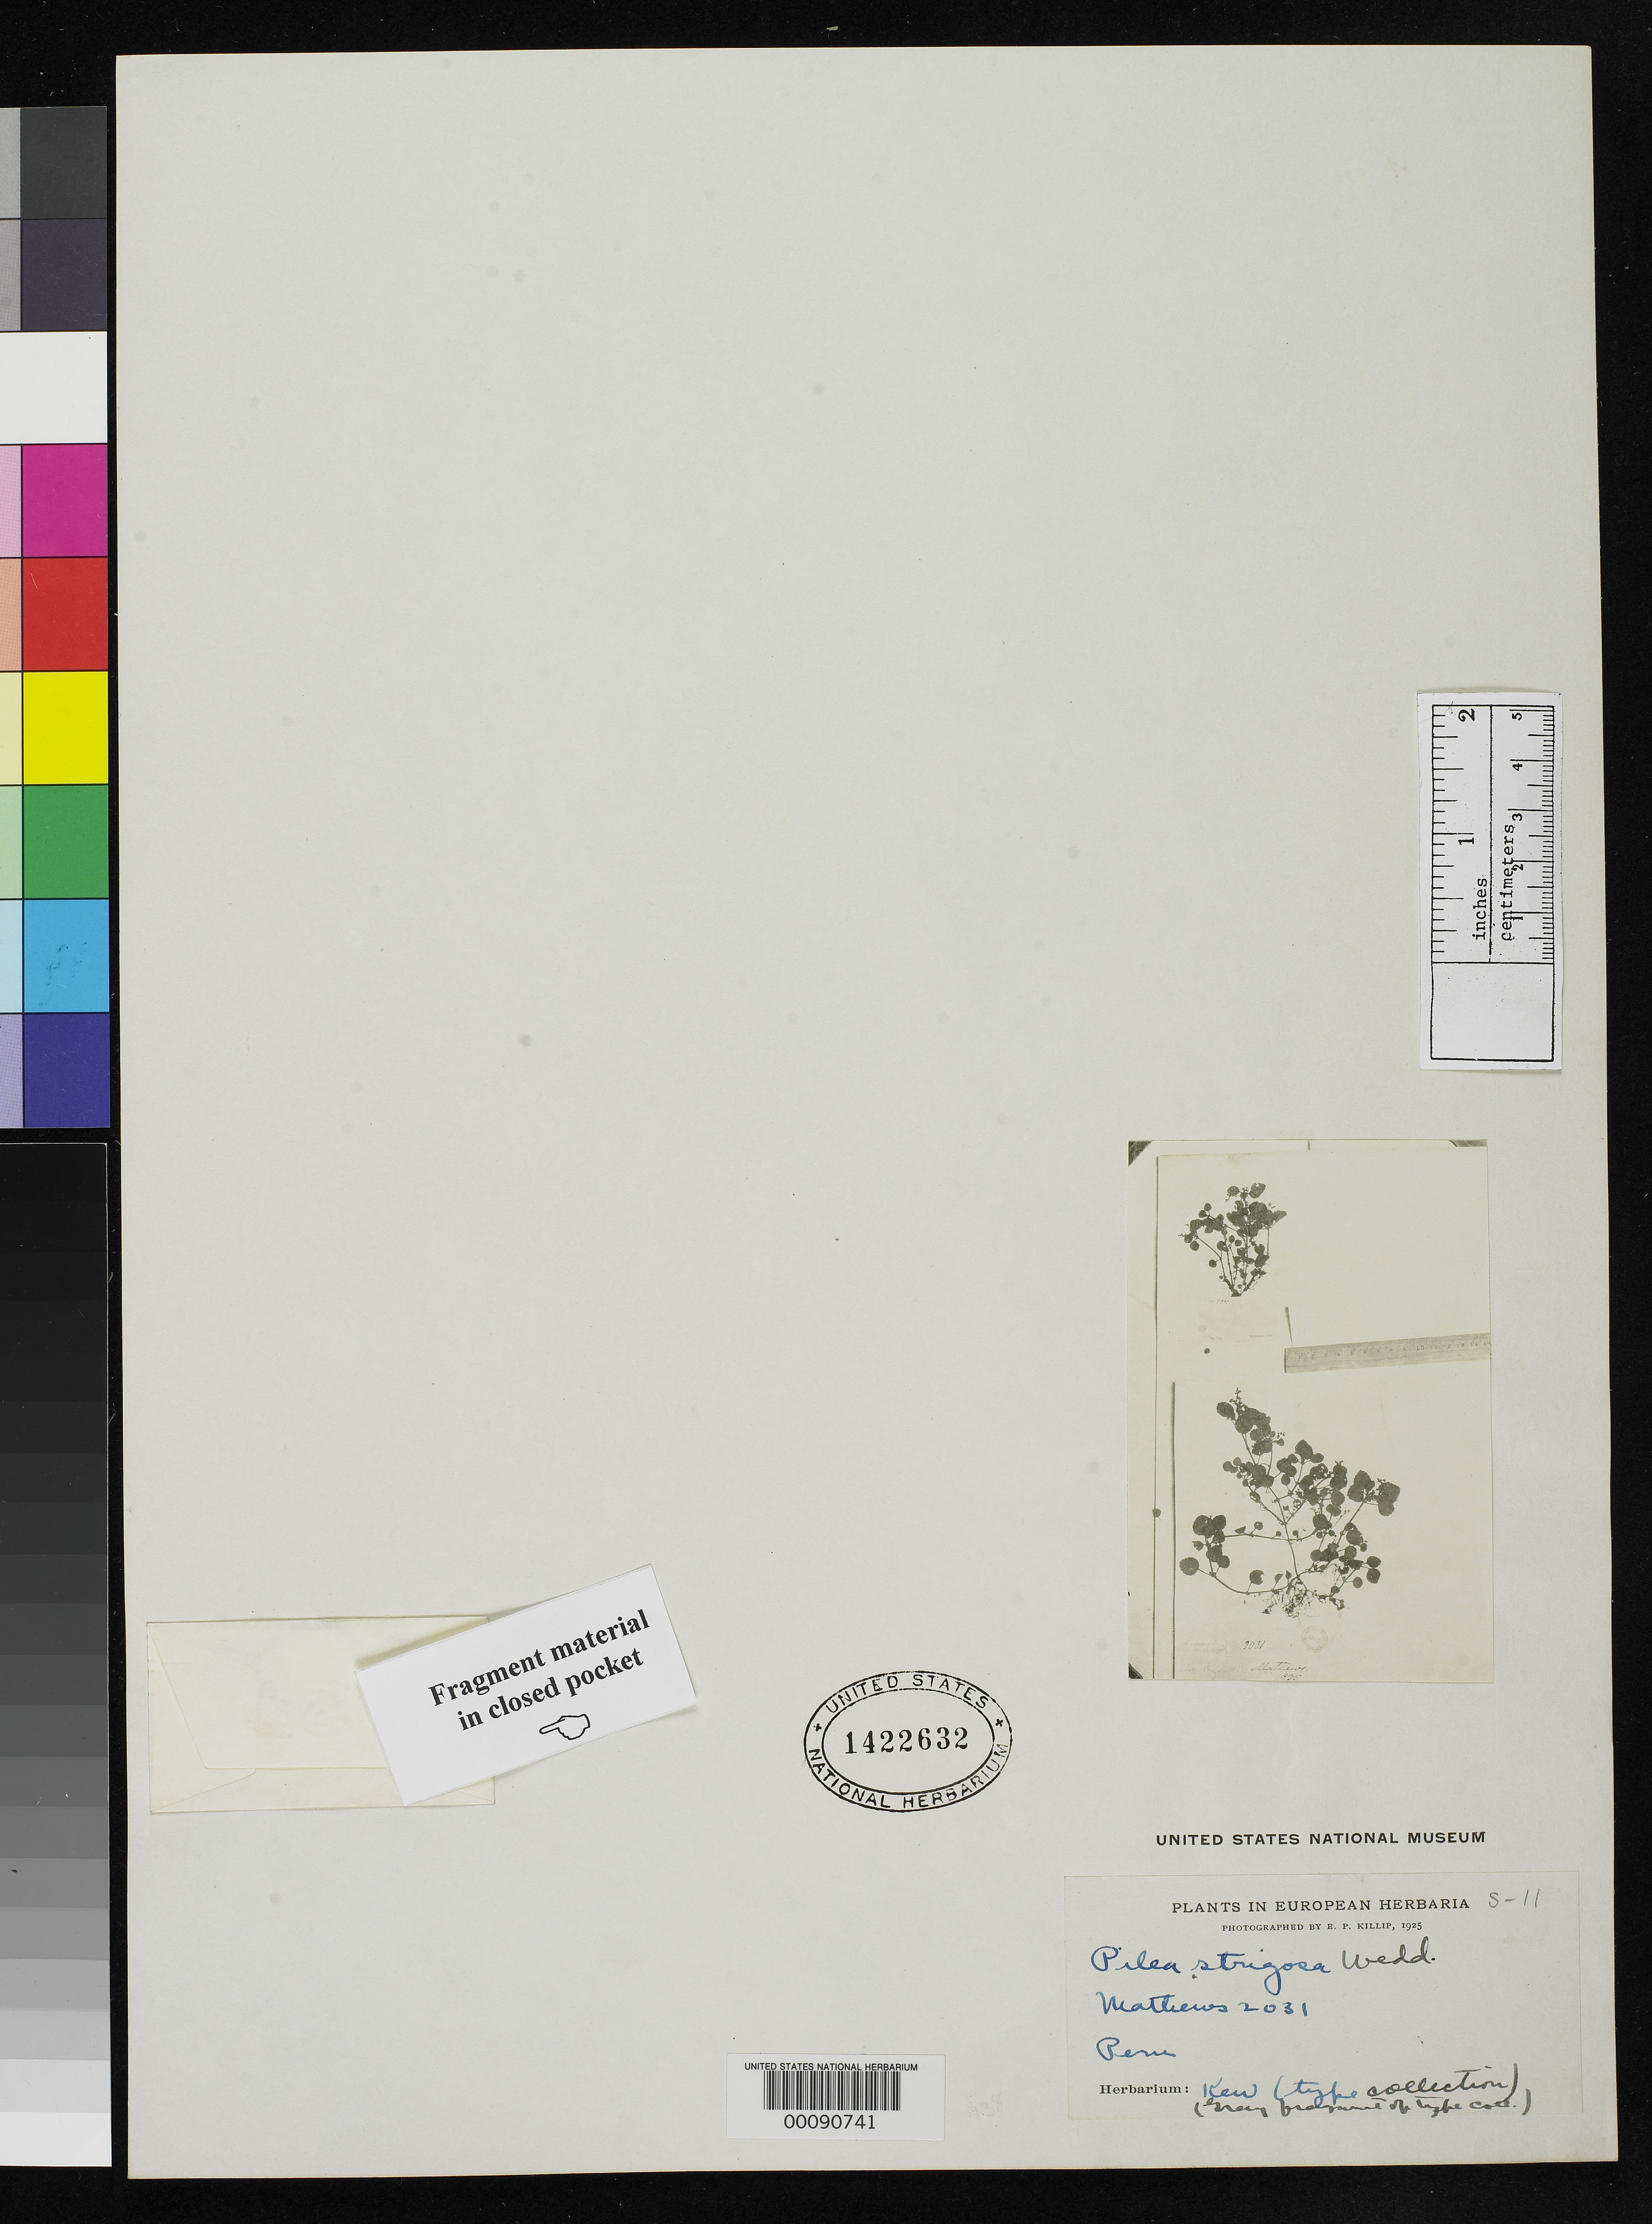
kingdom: Plantae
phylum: Tracheophyta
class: Magnoliopsida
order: Rosales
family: Urticaceae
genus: Pilea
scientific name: Pilea strigosa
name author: Wedd.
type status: Type Material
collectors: W. Matthews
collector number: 2031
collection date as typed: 1835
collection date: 1835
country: Peru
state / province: San Martín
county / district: Mariscal Cáceres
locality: Rio Huallaga, margen Derecha del; Balsa Probana; dtto. Tocache Nuevo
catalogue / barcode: US 1422632